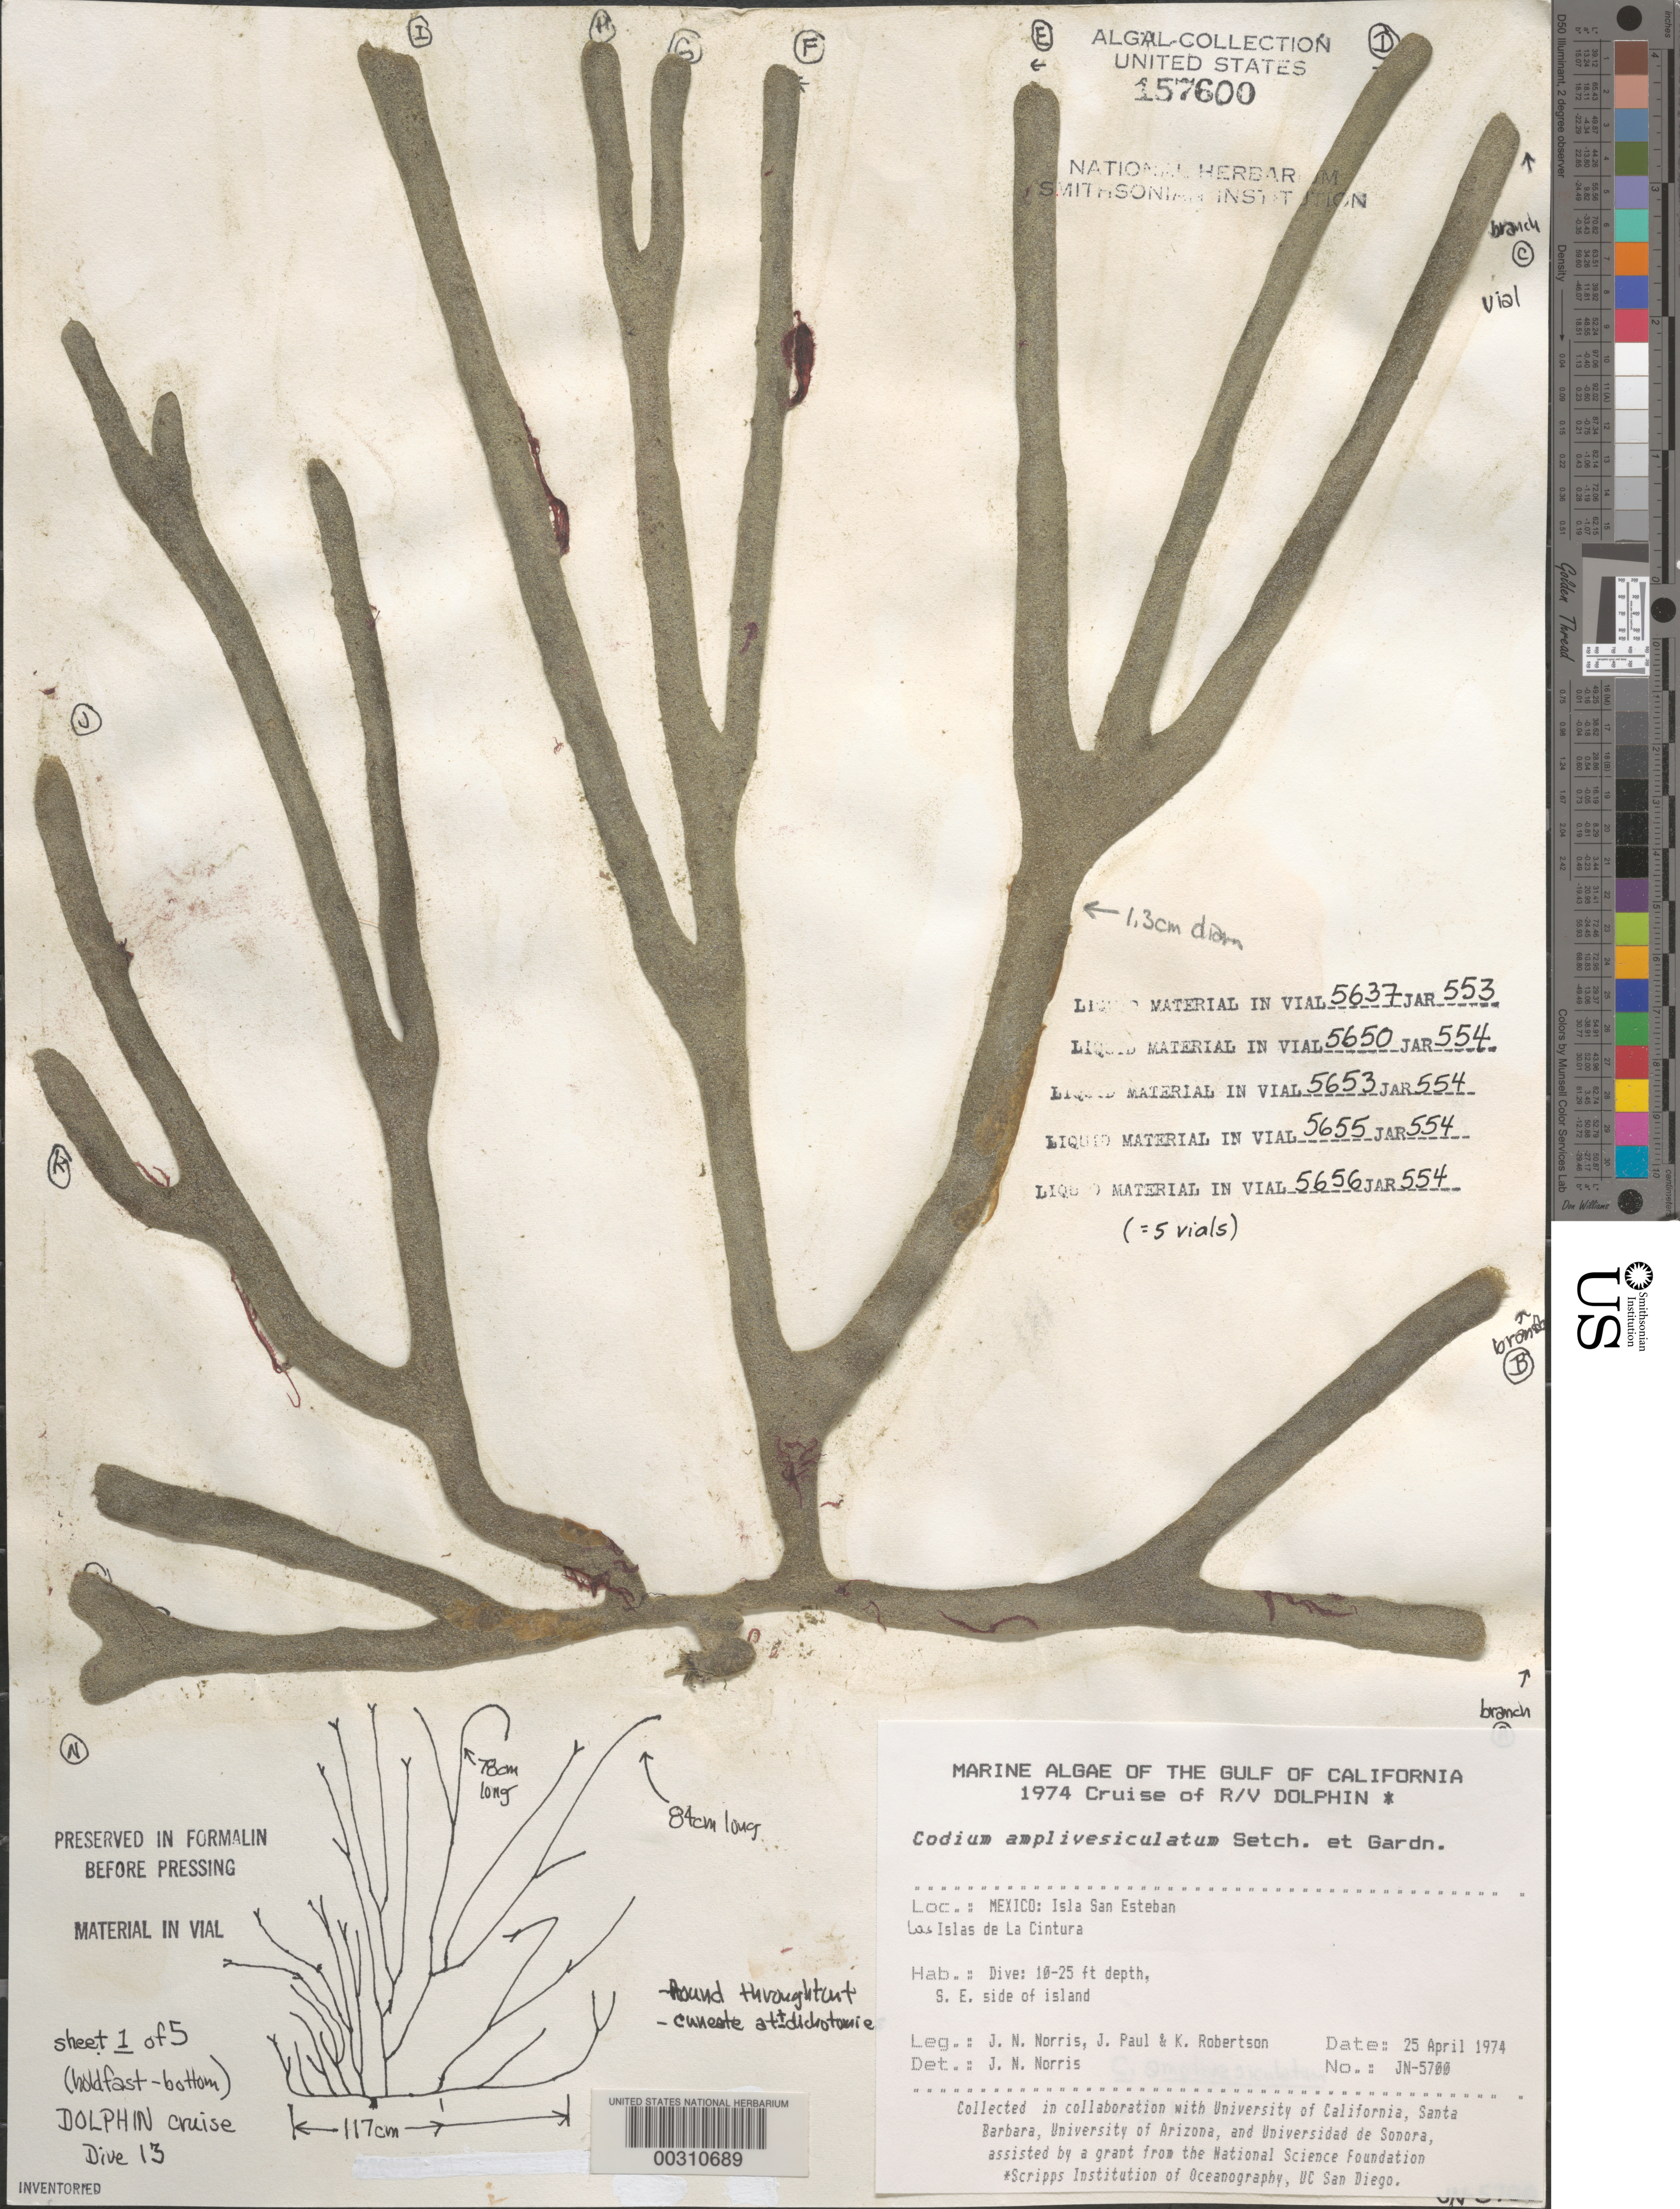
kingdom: Plantae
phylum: Chlorophyta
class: Ulvophyceae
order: Bryopsidales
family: Codiaceae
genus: Codium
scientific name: Codium amplivesiculatum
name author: Setch. & N.L. Gardner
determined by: Norris, James N.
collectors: J. N. Norris, J. Paul & K. Robertson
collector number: JN-5700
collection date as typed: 25 Apr 1974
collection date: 1974-04-25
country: Mexico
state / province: Baja California Norte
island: Isla San Esteban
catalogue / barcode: US 157600